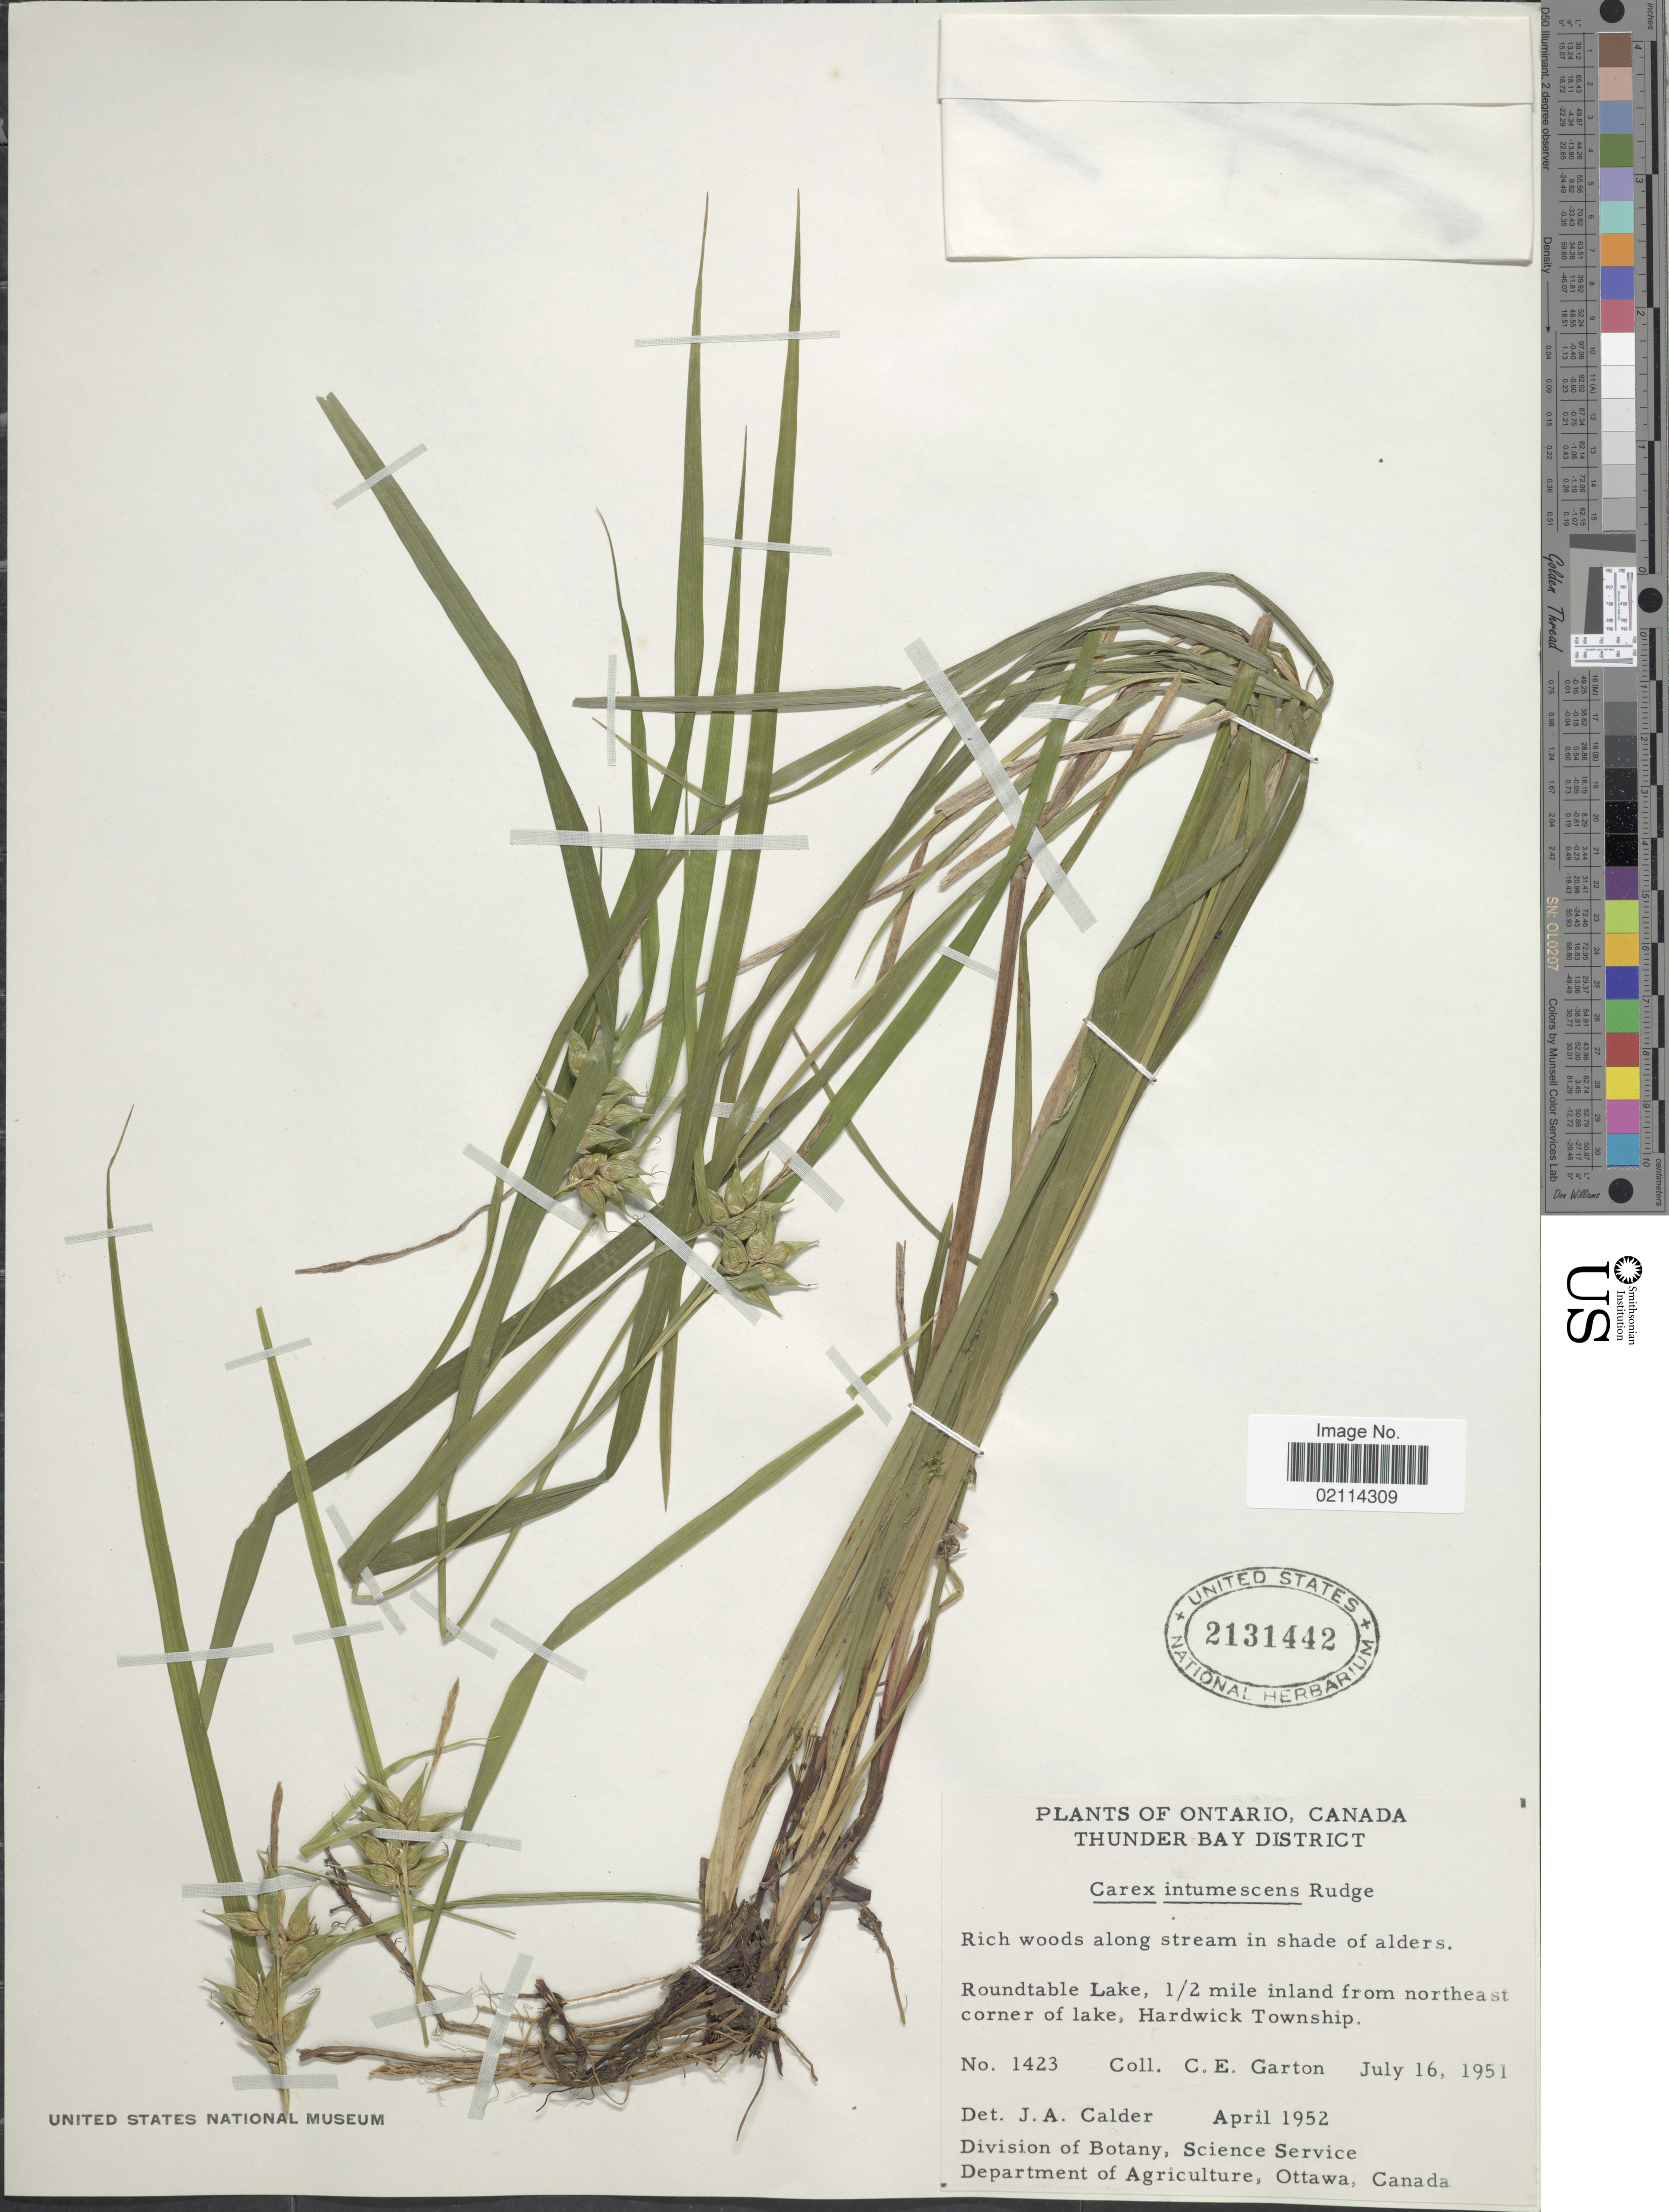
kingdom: Plantae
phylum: Tracheophyta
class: Liliopsida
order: Poales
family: Cyperaceae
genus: Carex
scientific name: Carex intumescens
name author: Rudge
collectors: C. E. Garton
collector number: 1423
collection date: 1951-07-16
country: Canada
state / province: Ontario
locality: Thunder Bay District, rich woods along stream in shade of alders, Roundtable Lake, 1/2 mile inland from northeast corner of lake, Hardwick Township.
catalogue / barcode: US 2131442